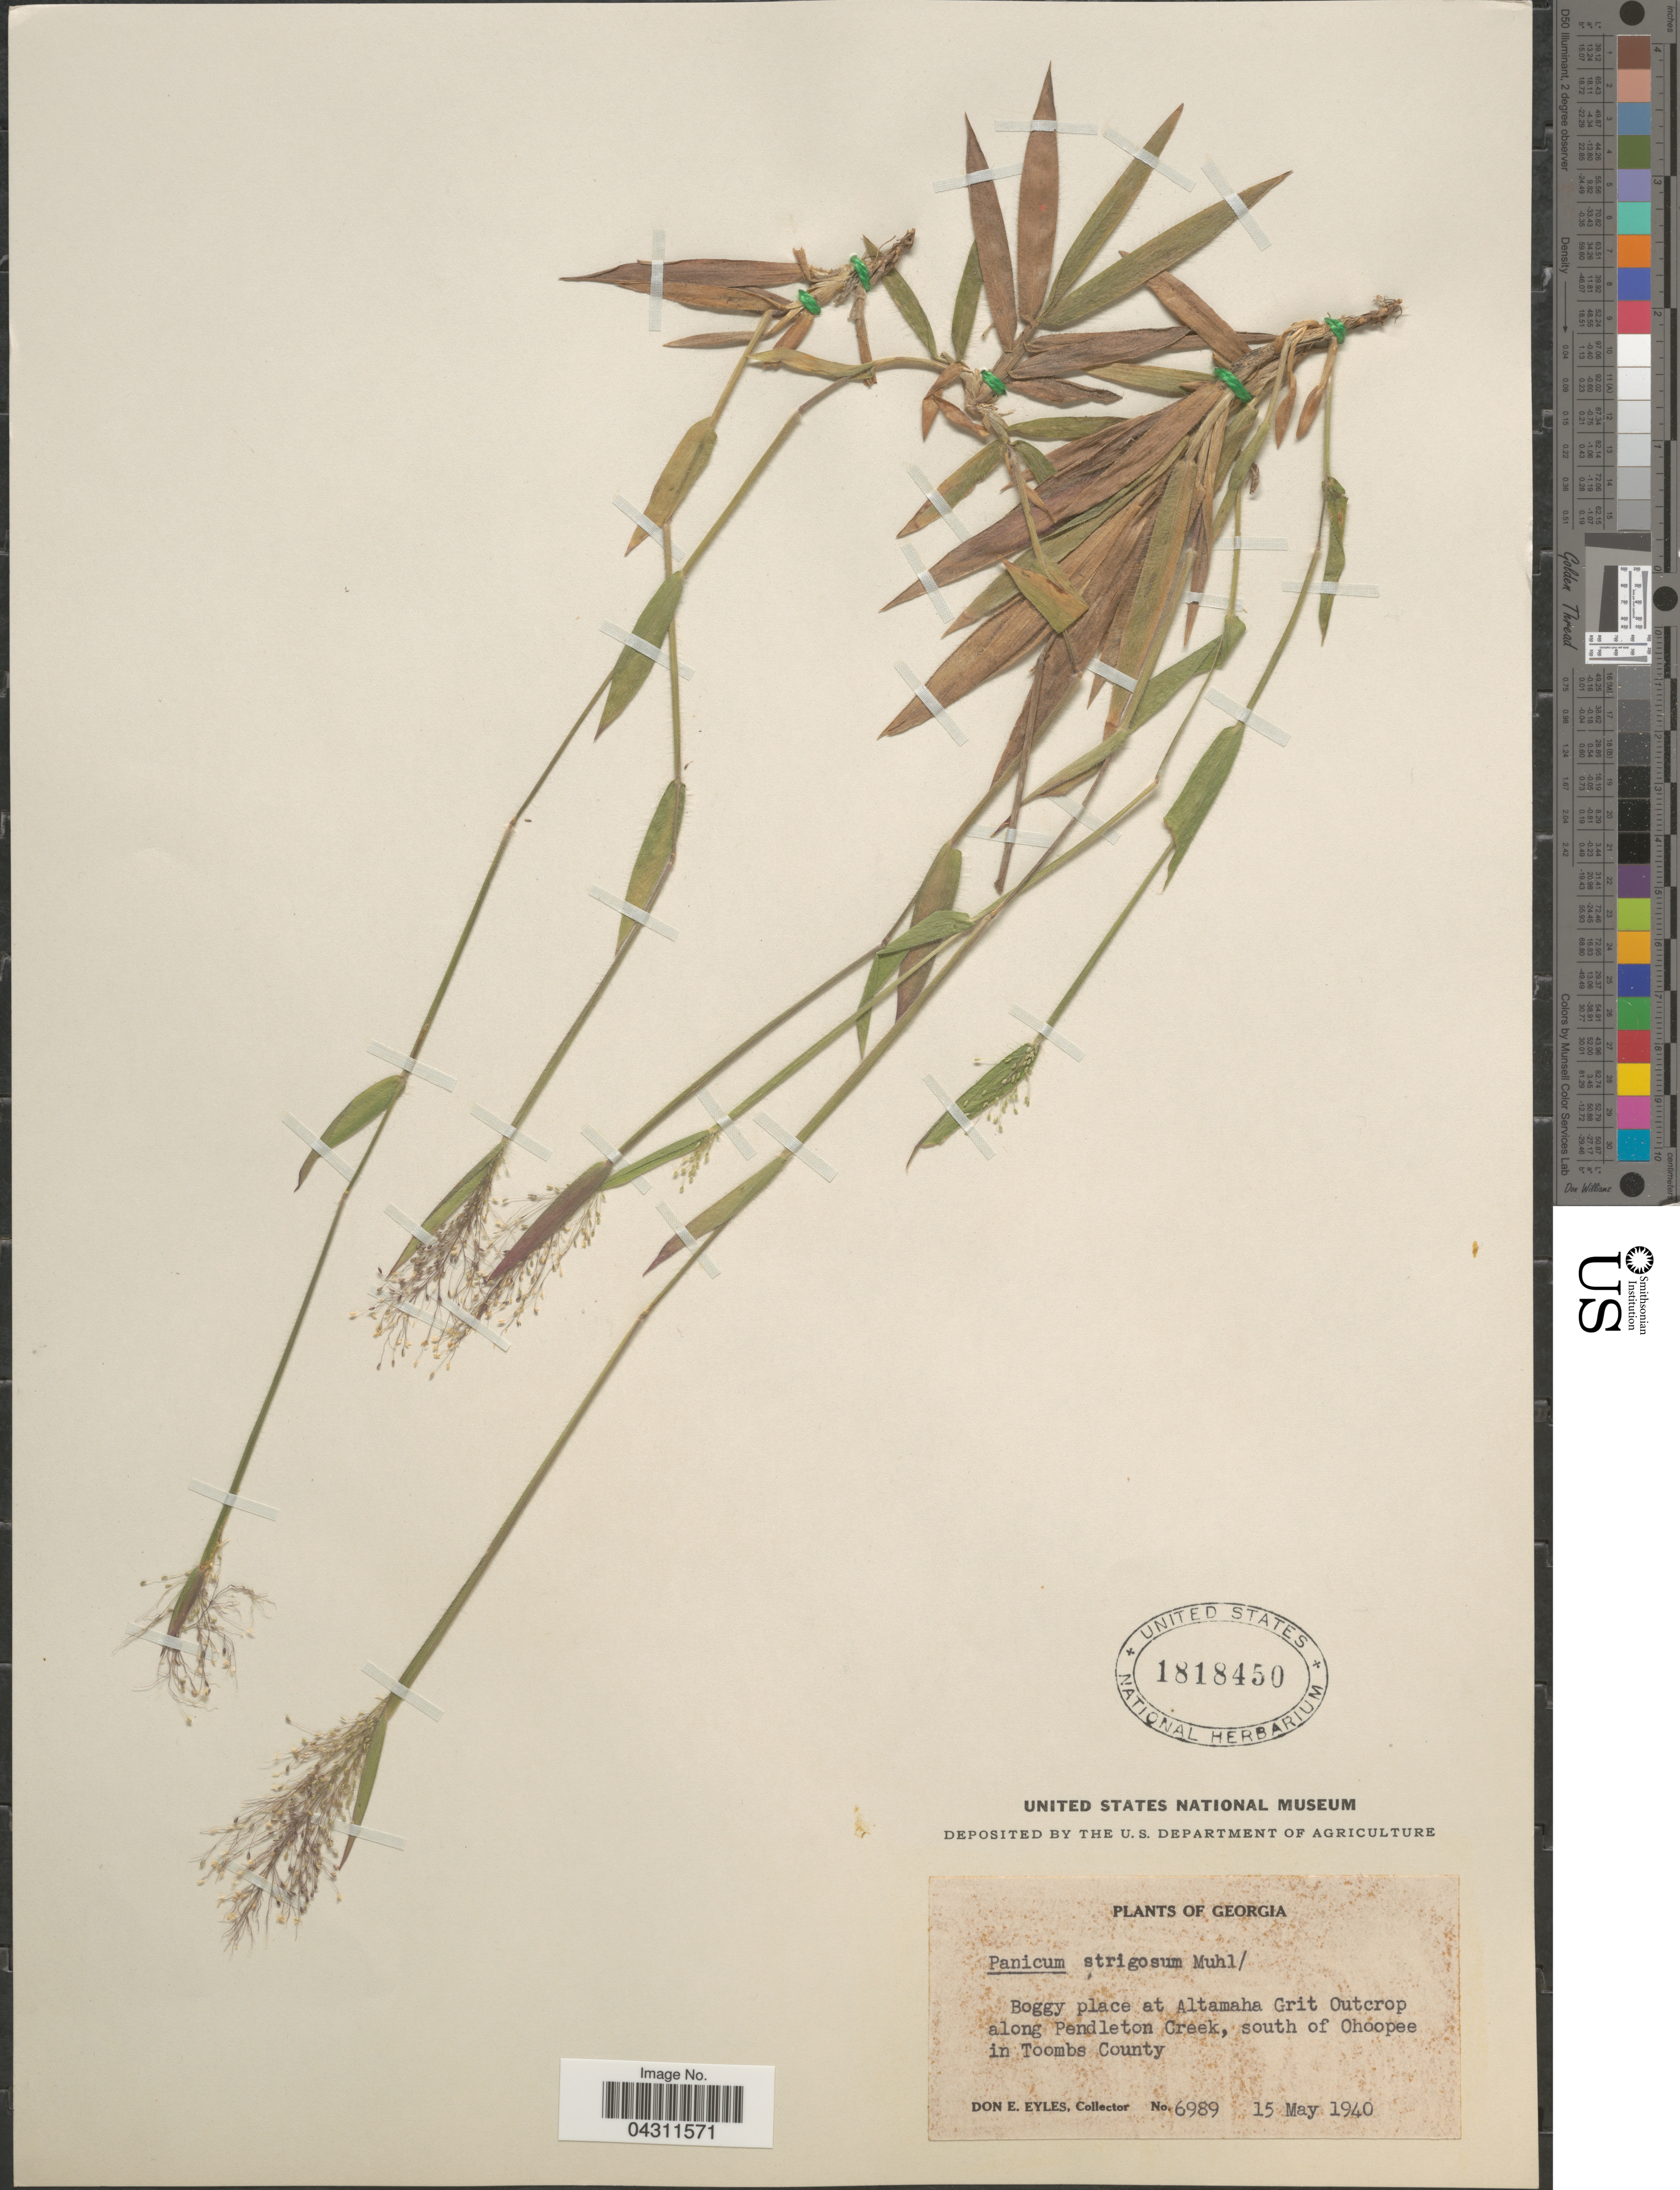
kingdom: Plantae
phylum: Tracheophyta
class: Liliopsida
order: Poales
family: Poaceae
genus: Dichanthelium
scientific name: Dichanthelium strigosum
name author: (Muhl. ex Elliott) Freckmann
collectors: D. Eyles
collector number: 6989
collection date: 1940-05-15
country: United States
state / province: Georgia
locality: Boggy place at Altamaha Grit Outcrop along Pendleton Creek, south of Ohoopee in Toombs County.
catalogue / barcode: US 1818450